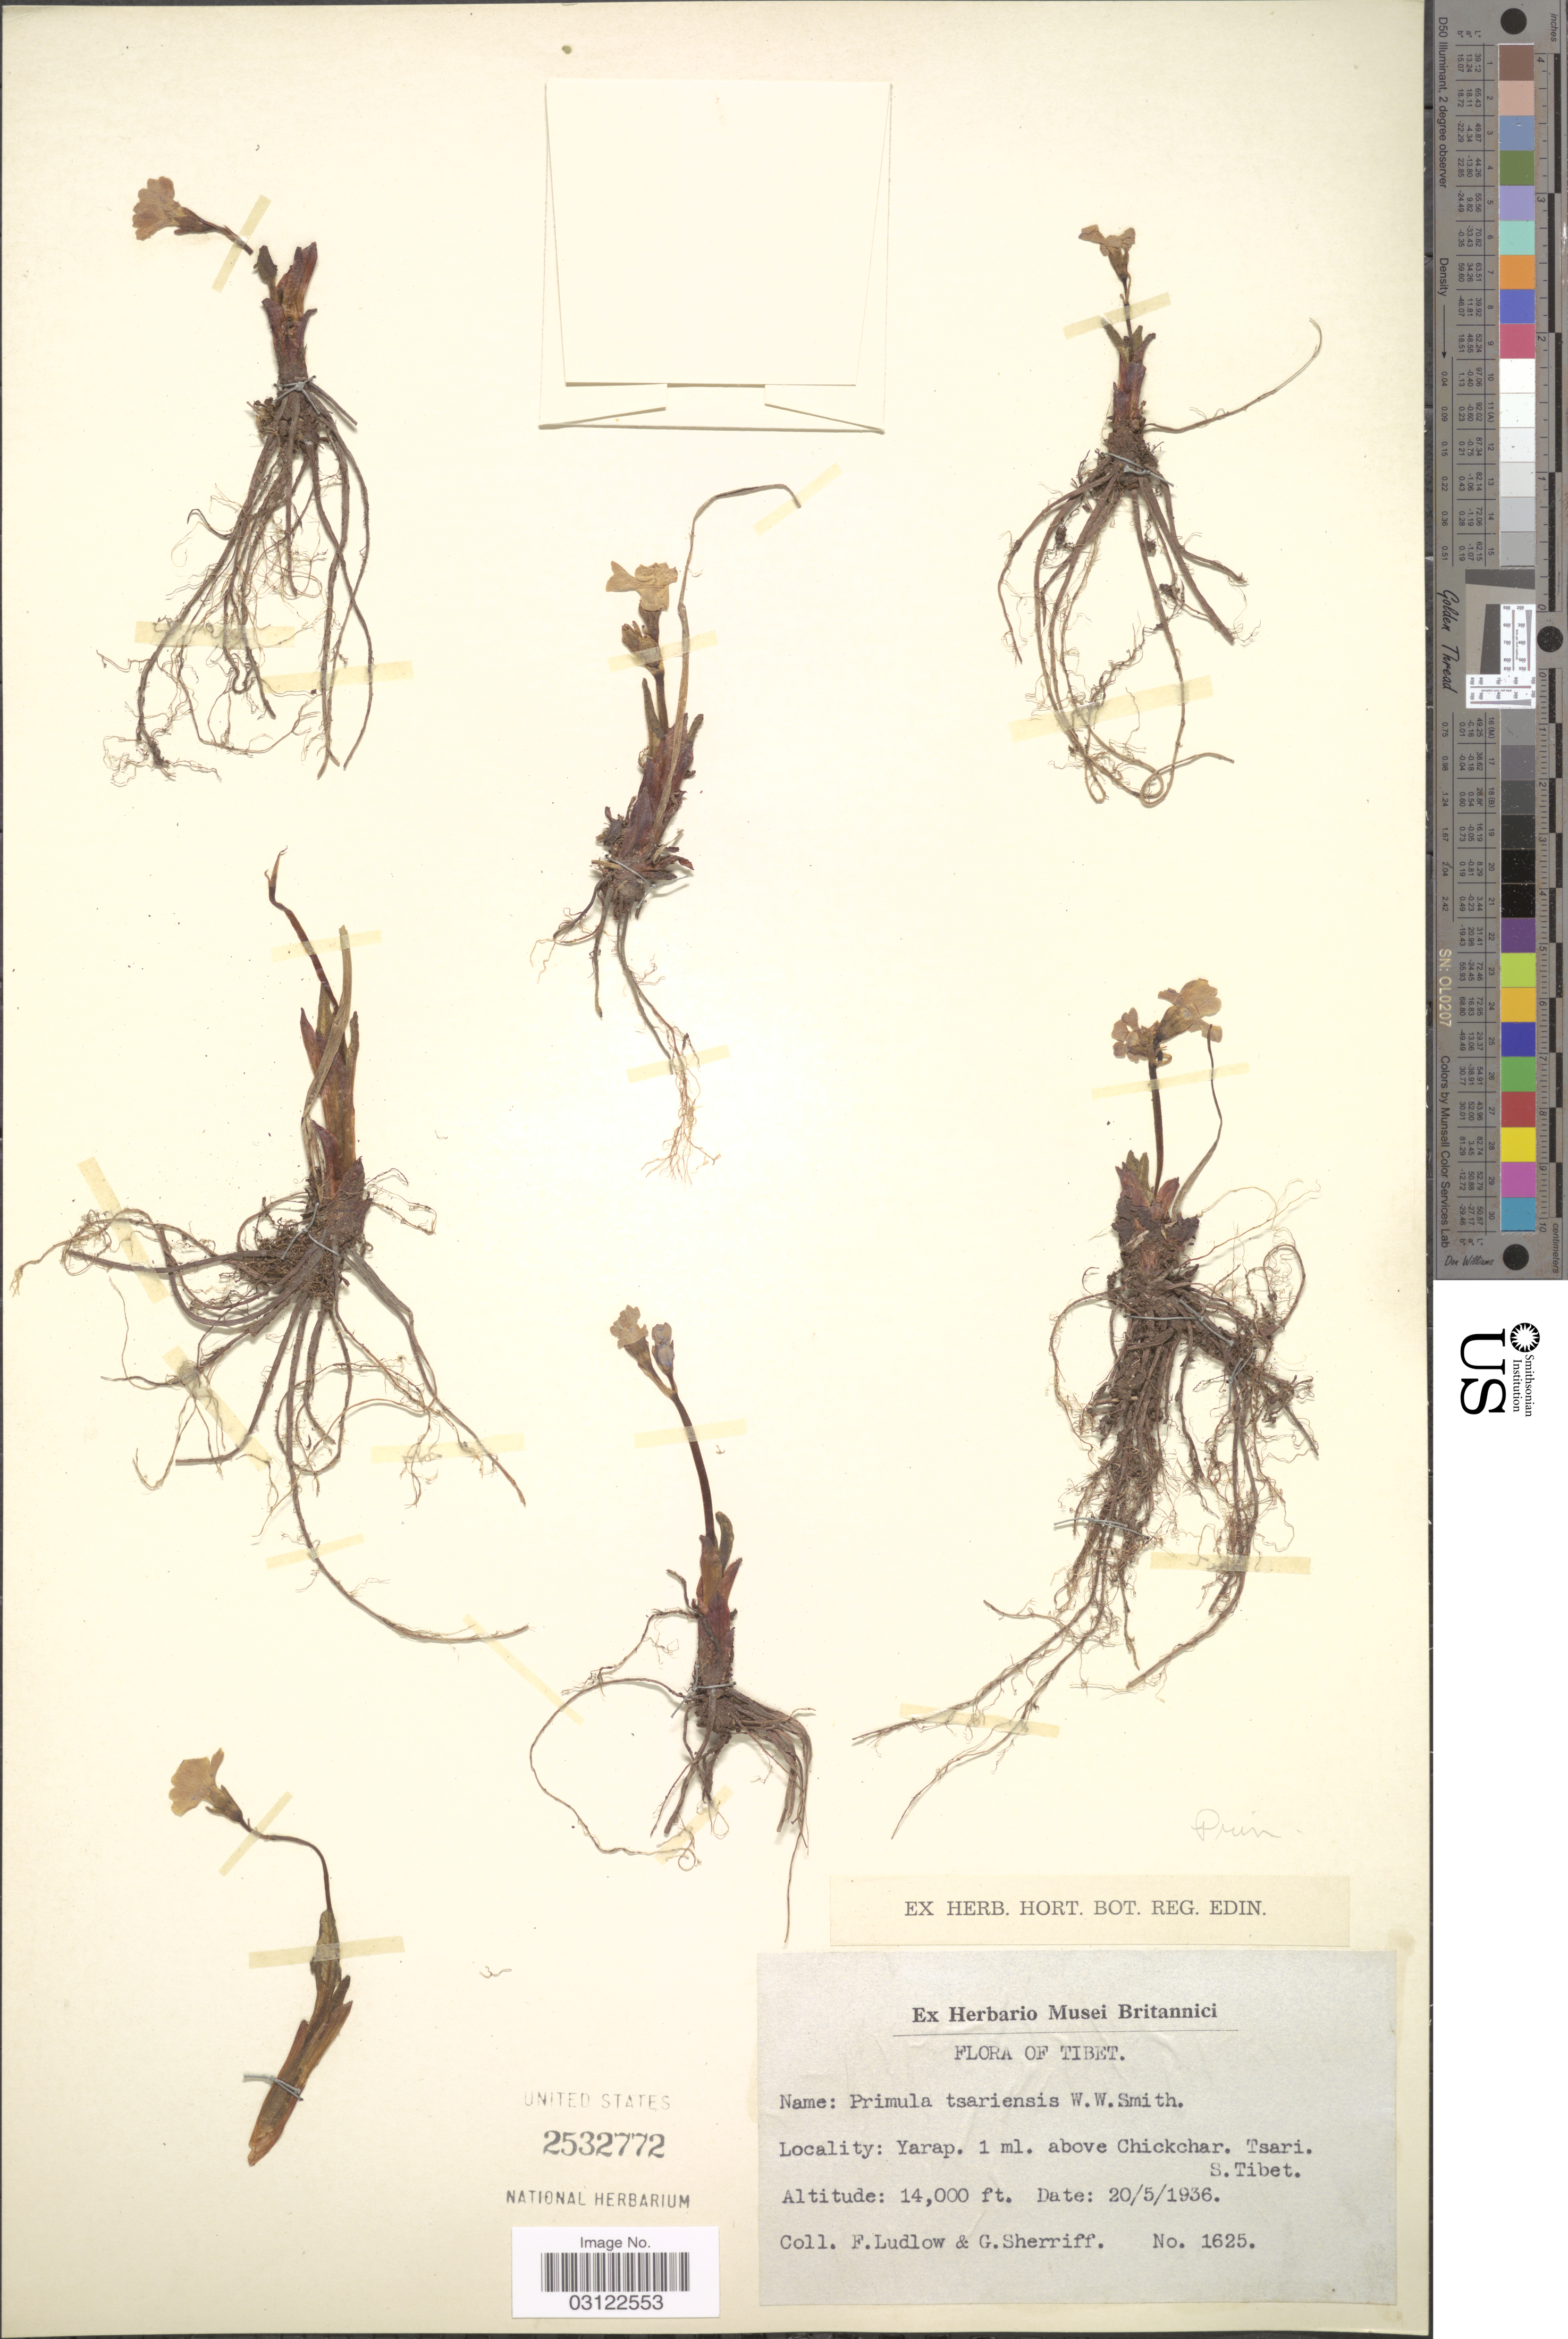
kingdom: Plantae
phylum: Tracheophyta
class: Magnoliopsida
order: Ericales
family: Primulaceae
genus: Primula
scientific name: Primula tsariensis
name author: W.W. Sm.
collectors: F. Ludlow & G. Sherriff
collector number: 1625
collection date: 1936-05-20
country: China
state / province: Xizang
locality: Tibet. Yarap. 1 ml. above Chickchar. Tsari. S. Tibet.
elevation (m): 4267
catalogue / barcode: US 2532772